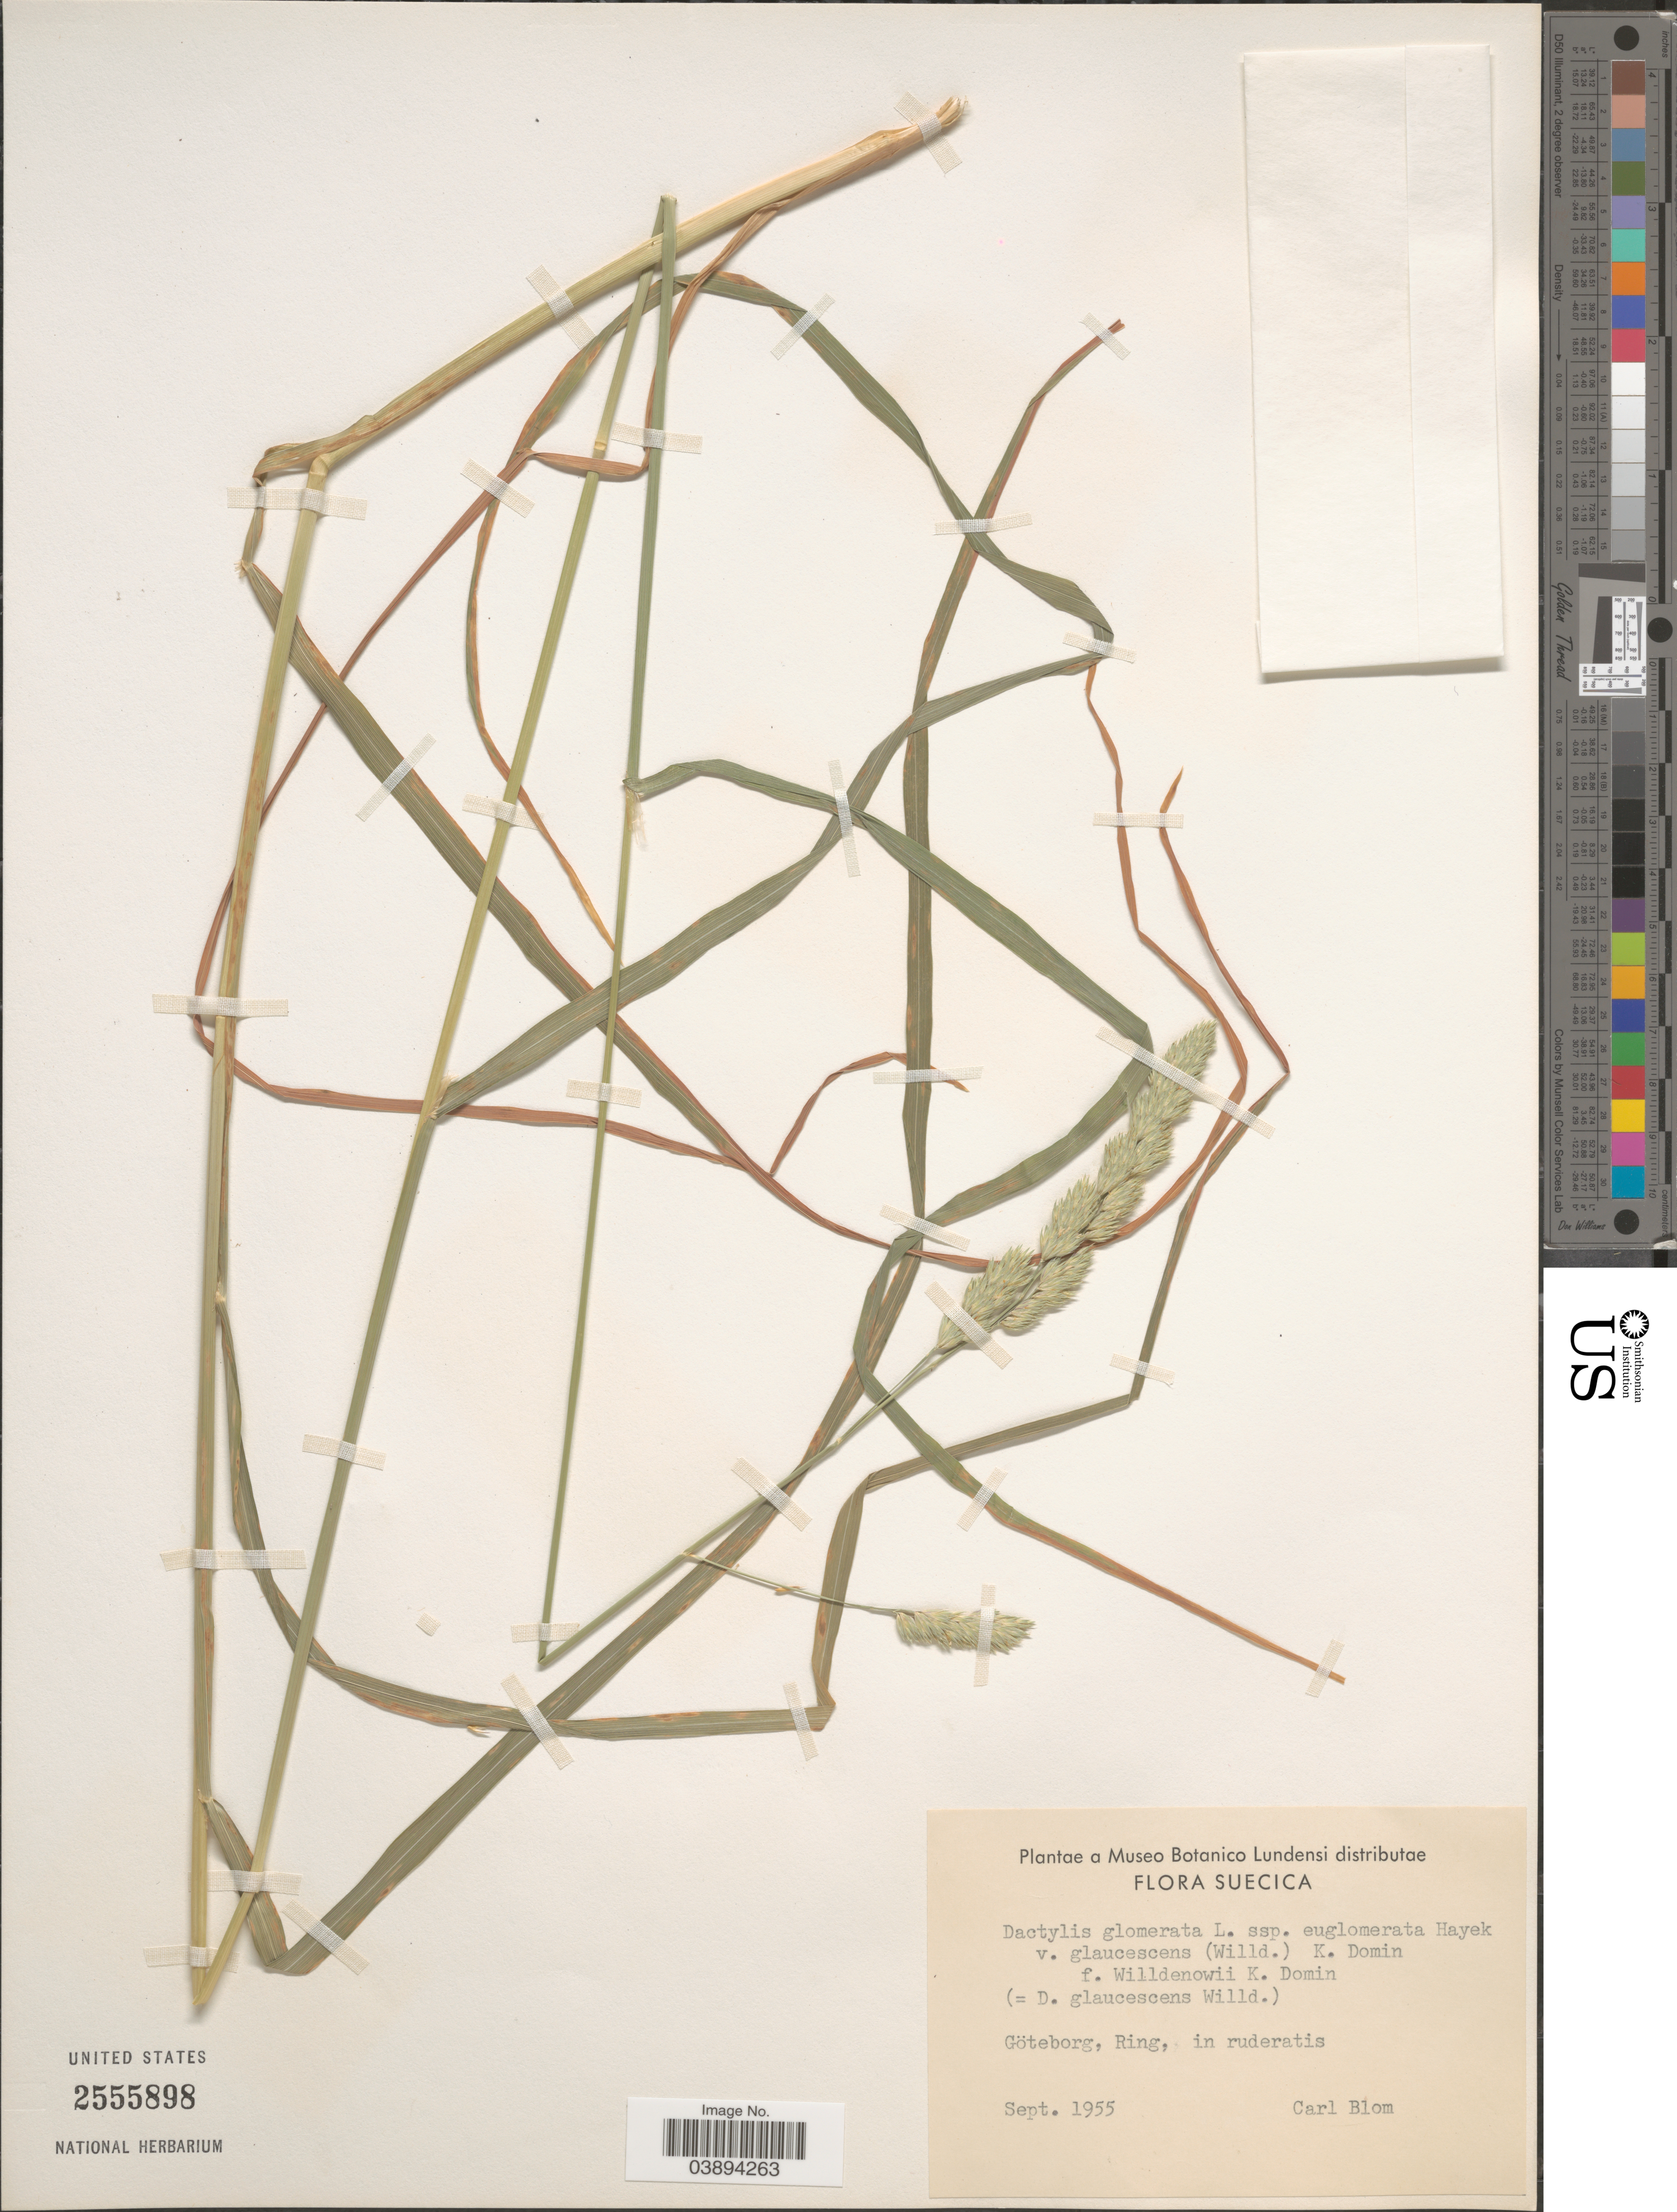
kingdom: Plantae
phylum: Tracheophyta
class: Liliopsida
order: Poales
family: Poaceae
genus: Dactylis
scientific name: Dactylis glomerata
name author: L.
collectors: C. H. Blom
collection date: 1955-09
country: Sweden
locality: Suecica. Göteborg, Ring.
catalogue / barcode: US 2555898